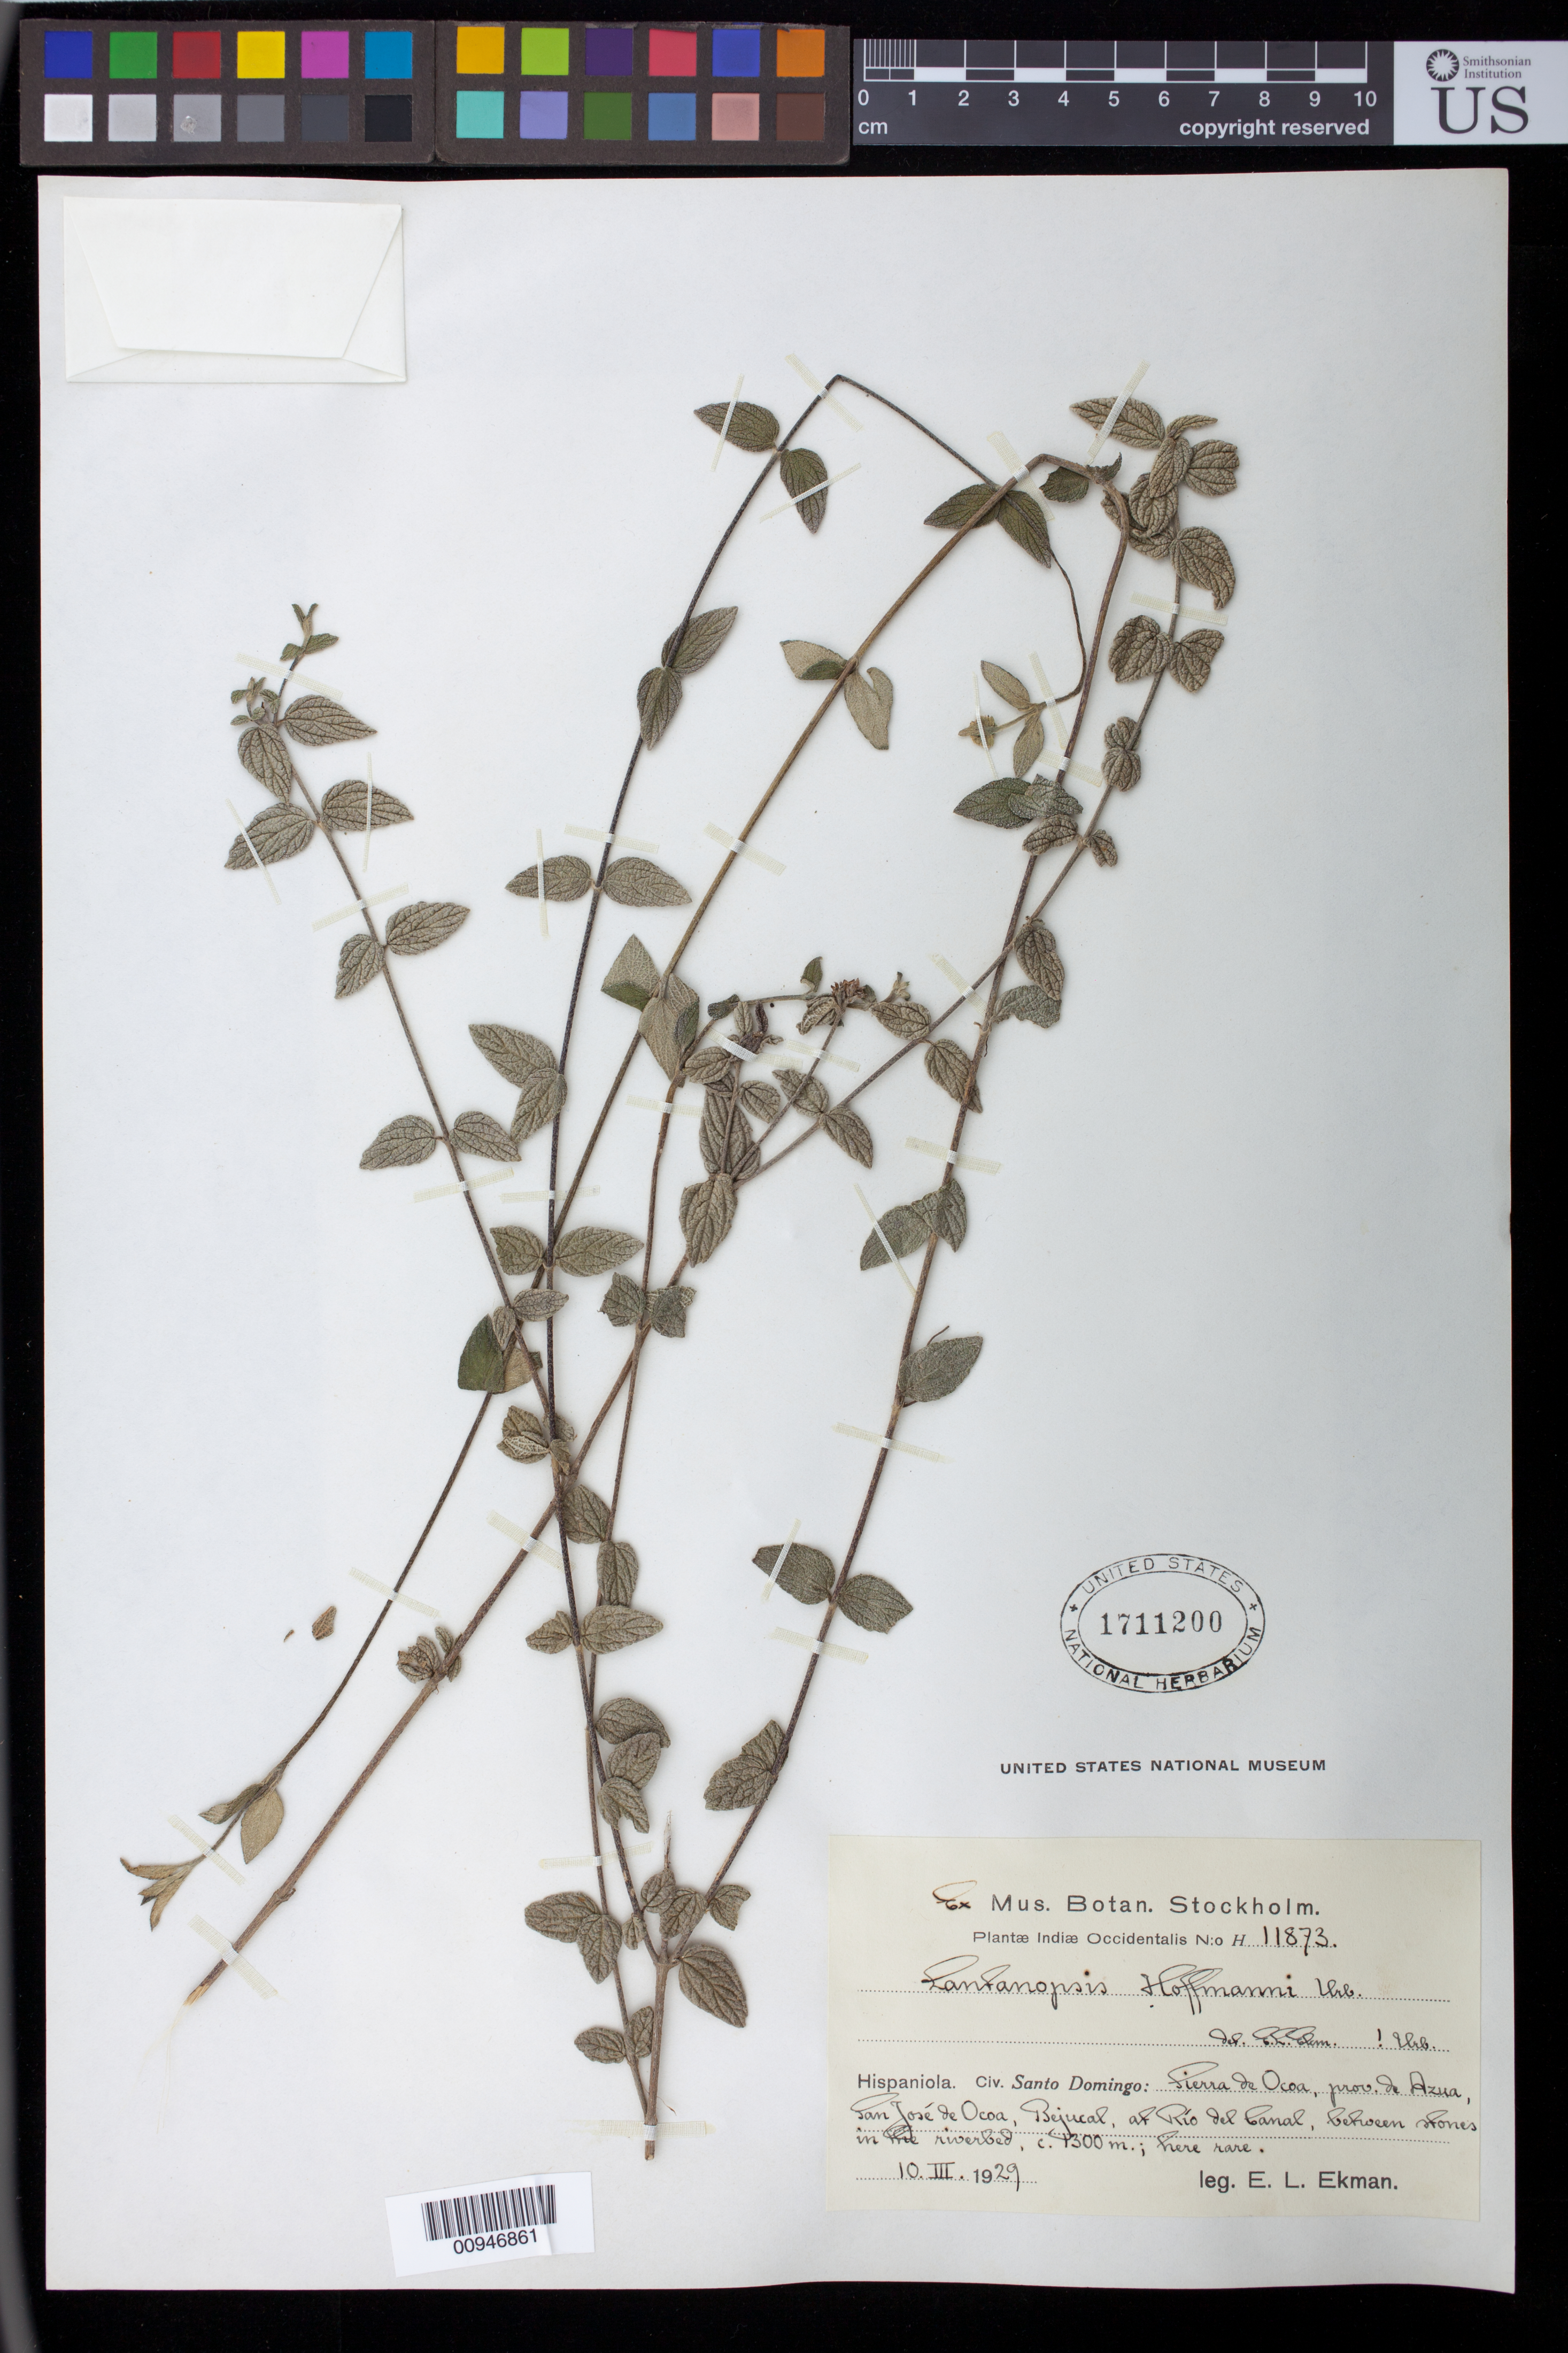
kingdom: Plantae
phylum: Tracheophyta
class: Magnoliopsida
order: Asterales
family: Asteraceae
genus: Lantanopsis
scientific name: Lantanopsis hoffmannii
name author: Urb.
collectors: E. L. Ekman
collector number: H 11873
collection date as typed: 10 Mar 1929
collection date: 1929-03-10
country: Dominican Republic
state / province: Azua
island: Hispaniola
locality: Sierra de Ocao, San José de Ocoa, Bejucal, at Rio del Canal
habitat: Between stones in the riverbed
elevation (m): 1300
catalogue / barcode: US 1711200